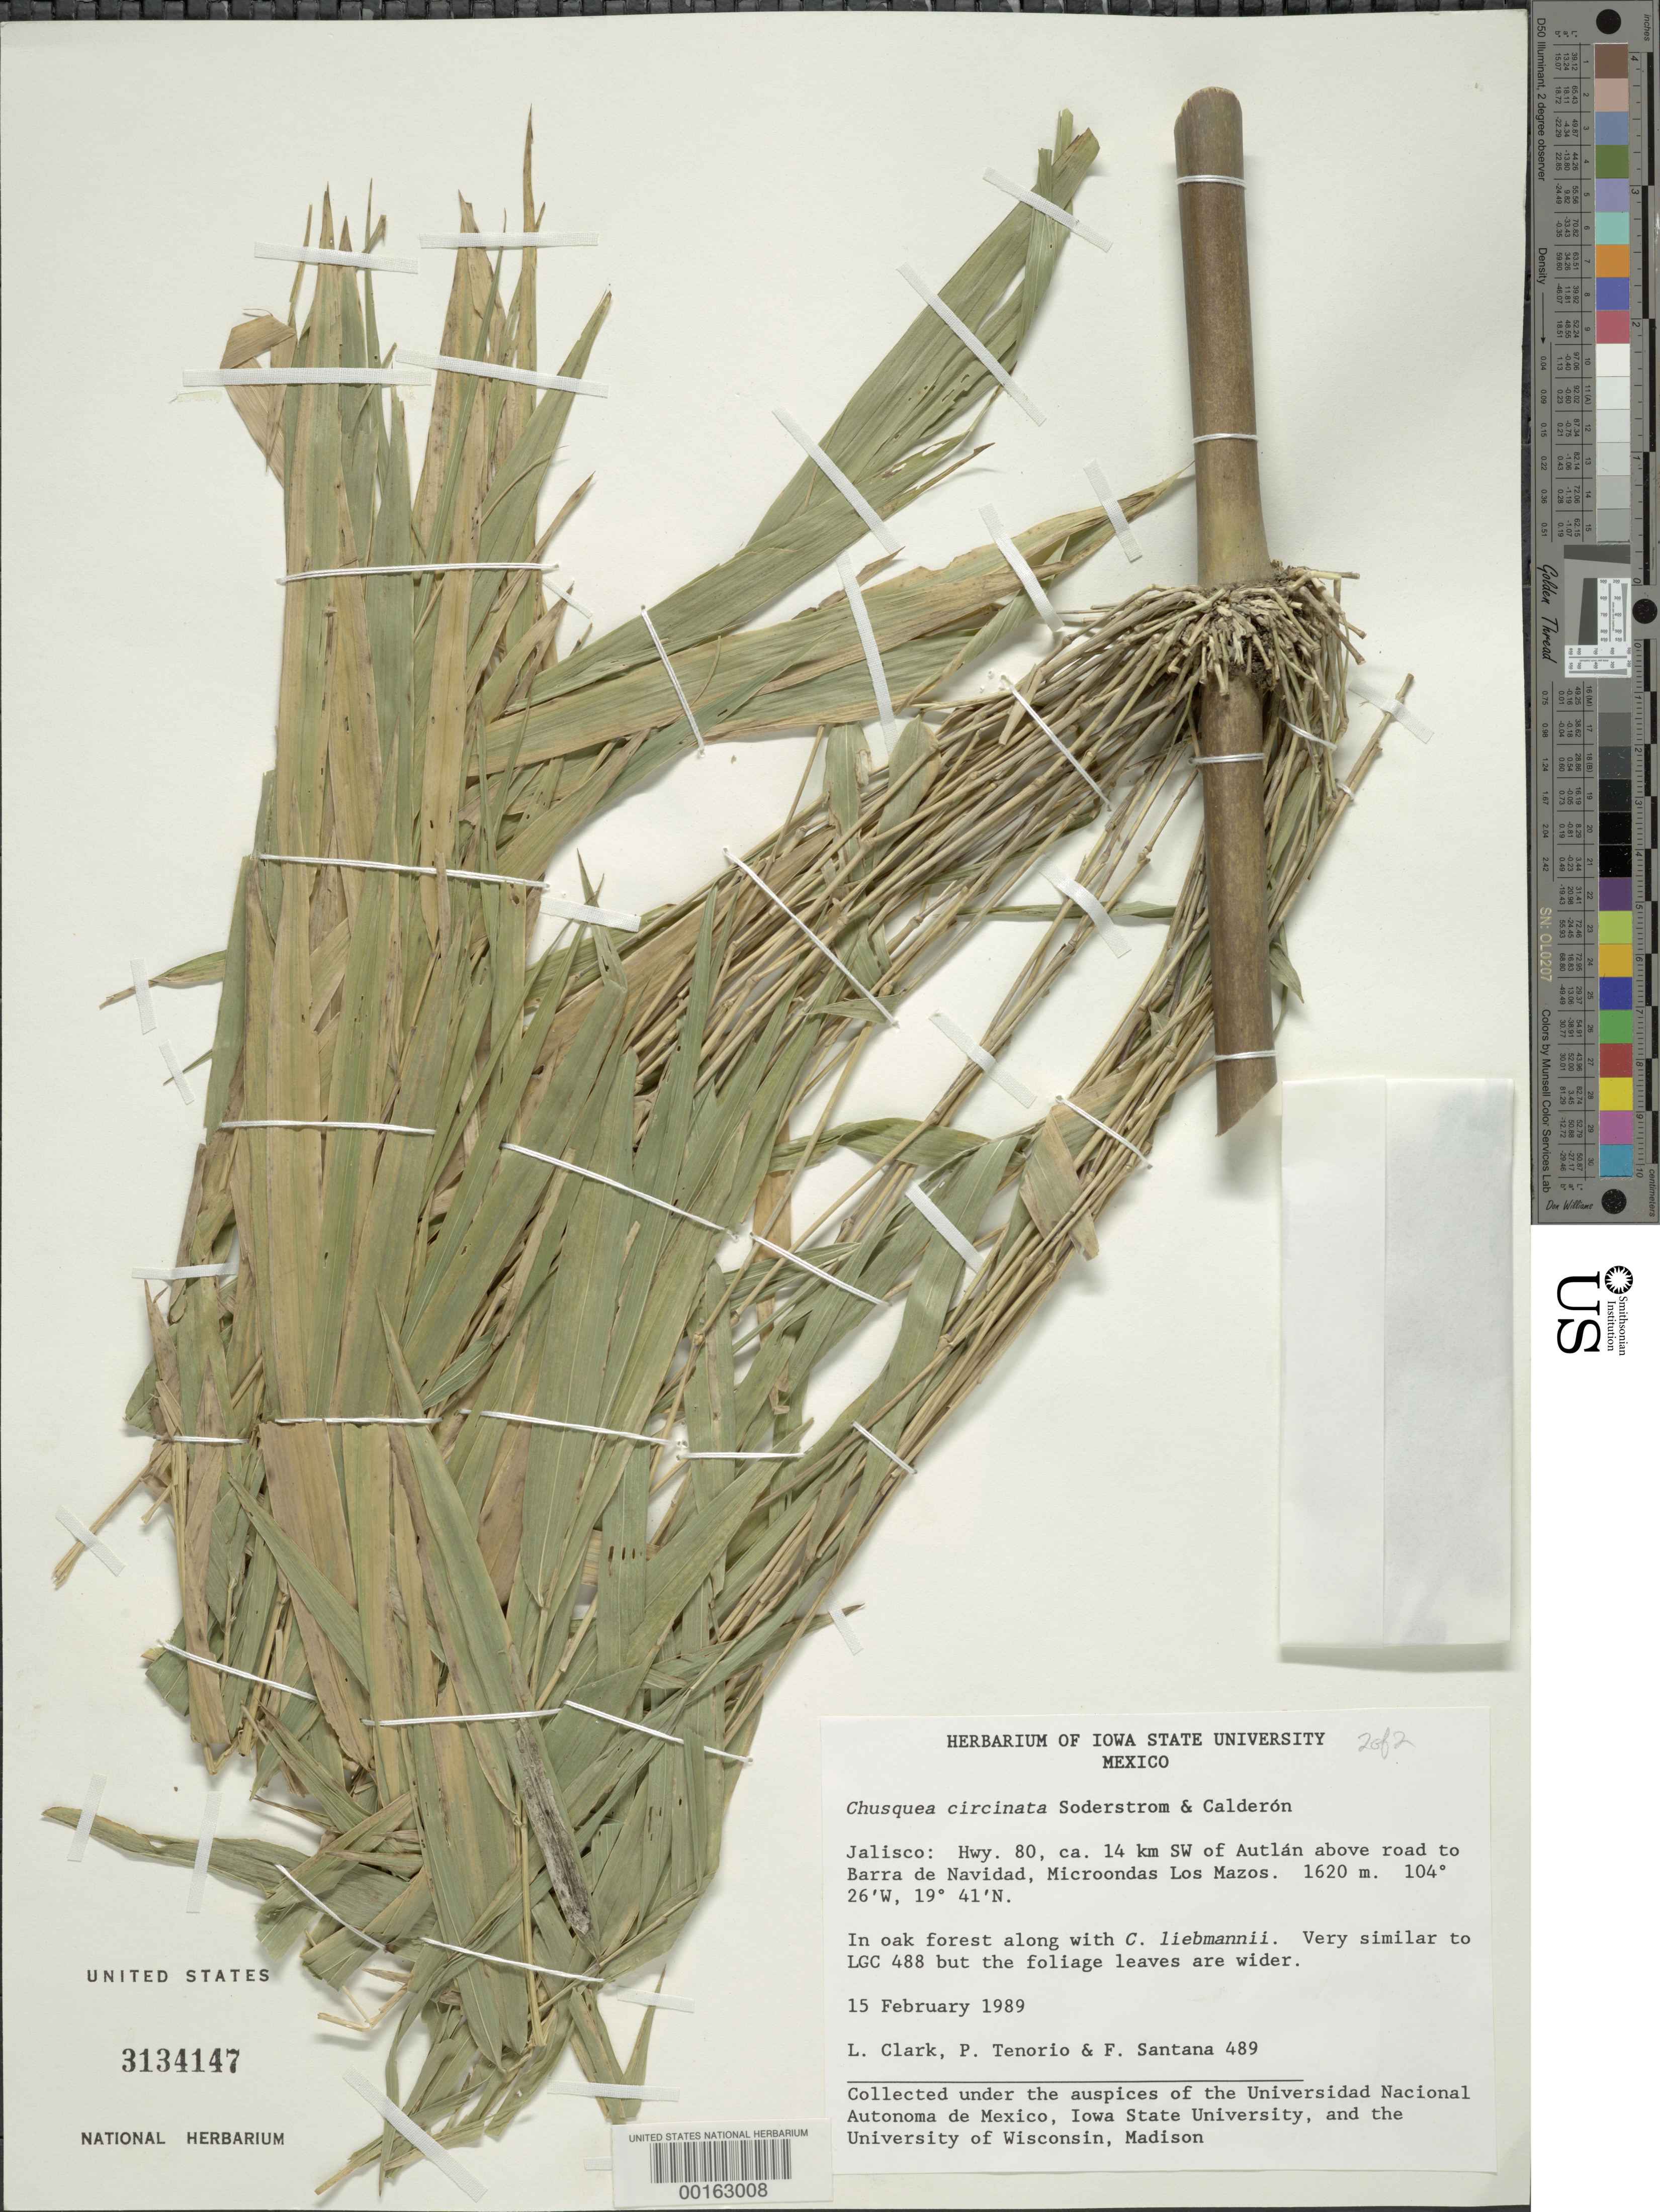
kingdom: Plantae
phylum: Tracheophyta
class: Liliopsida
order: Poales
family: Poaceae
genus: Chusquea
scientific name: Chusquea circinata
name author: Soderstr. & C. E. Calderón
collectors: L. G. Clark, P. Tenorio L. & F. Santana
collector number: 489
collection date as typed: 15 Feb 1989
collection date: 1989-02-15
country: Mexico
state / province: Jalisco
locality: Hwy 80, 14 km SW of Autlán on the road to Barra de Navidad, microondas Los Mazos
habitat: In oak forest along with c. liebmannii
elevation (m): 1620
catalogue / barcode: US 3134147